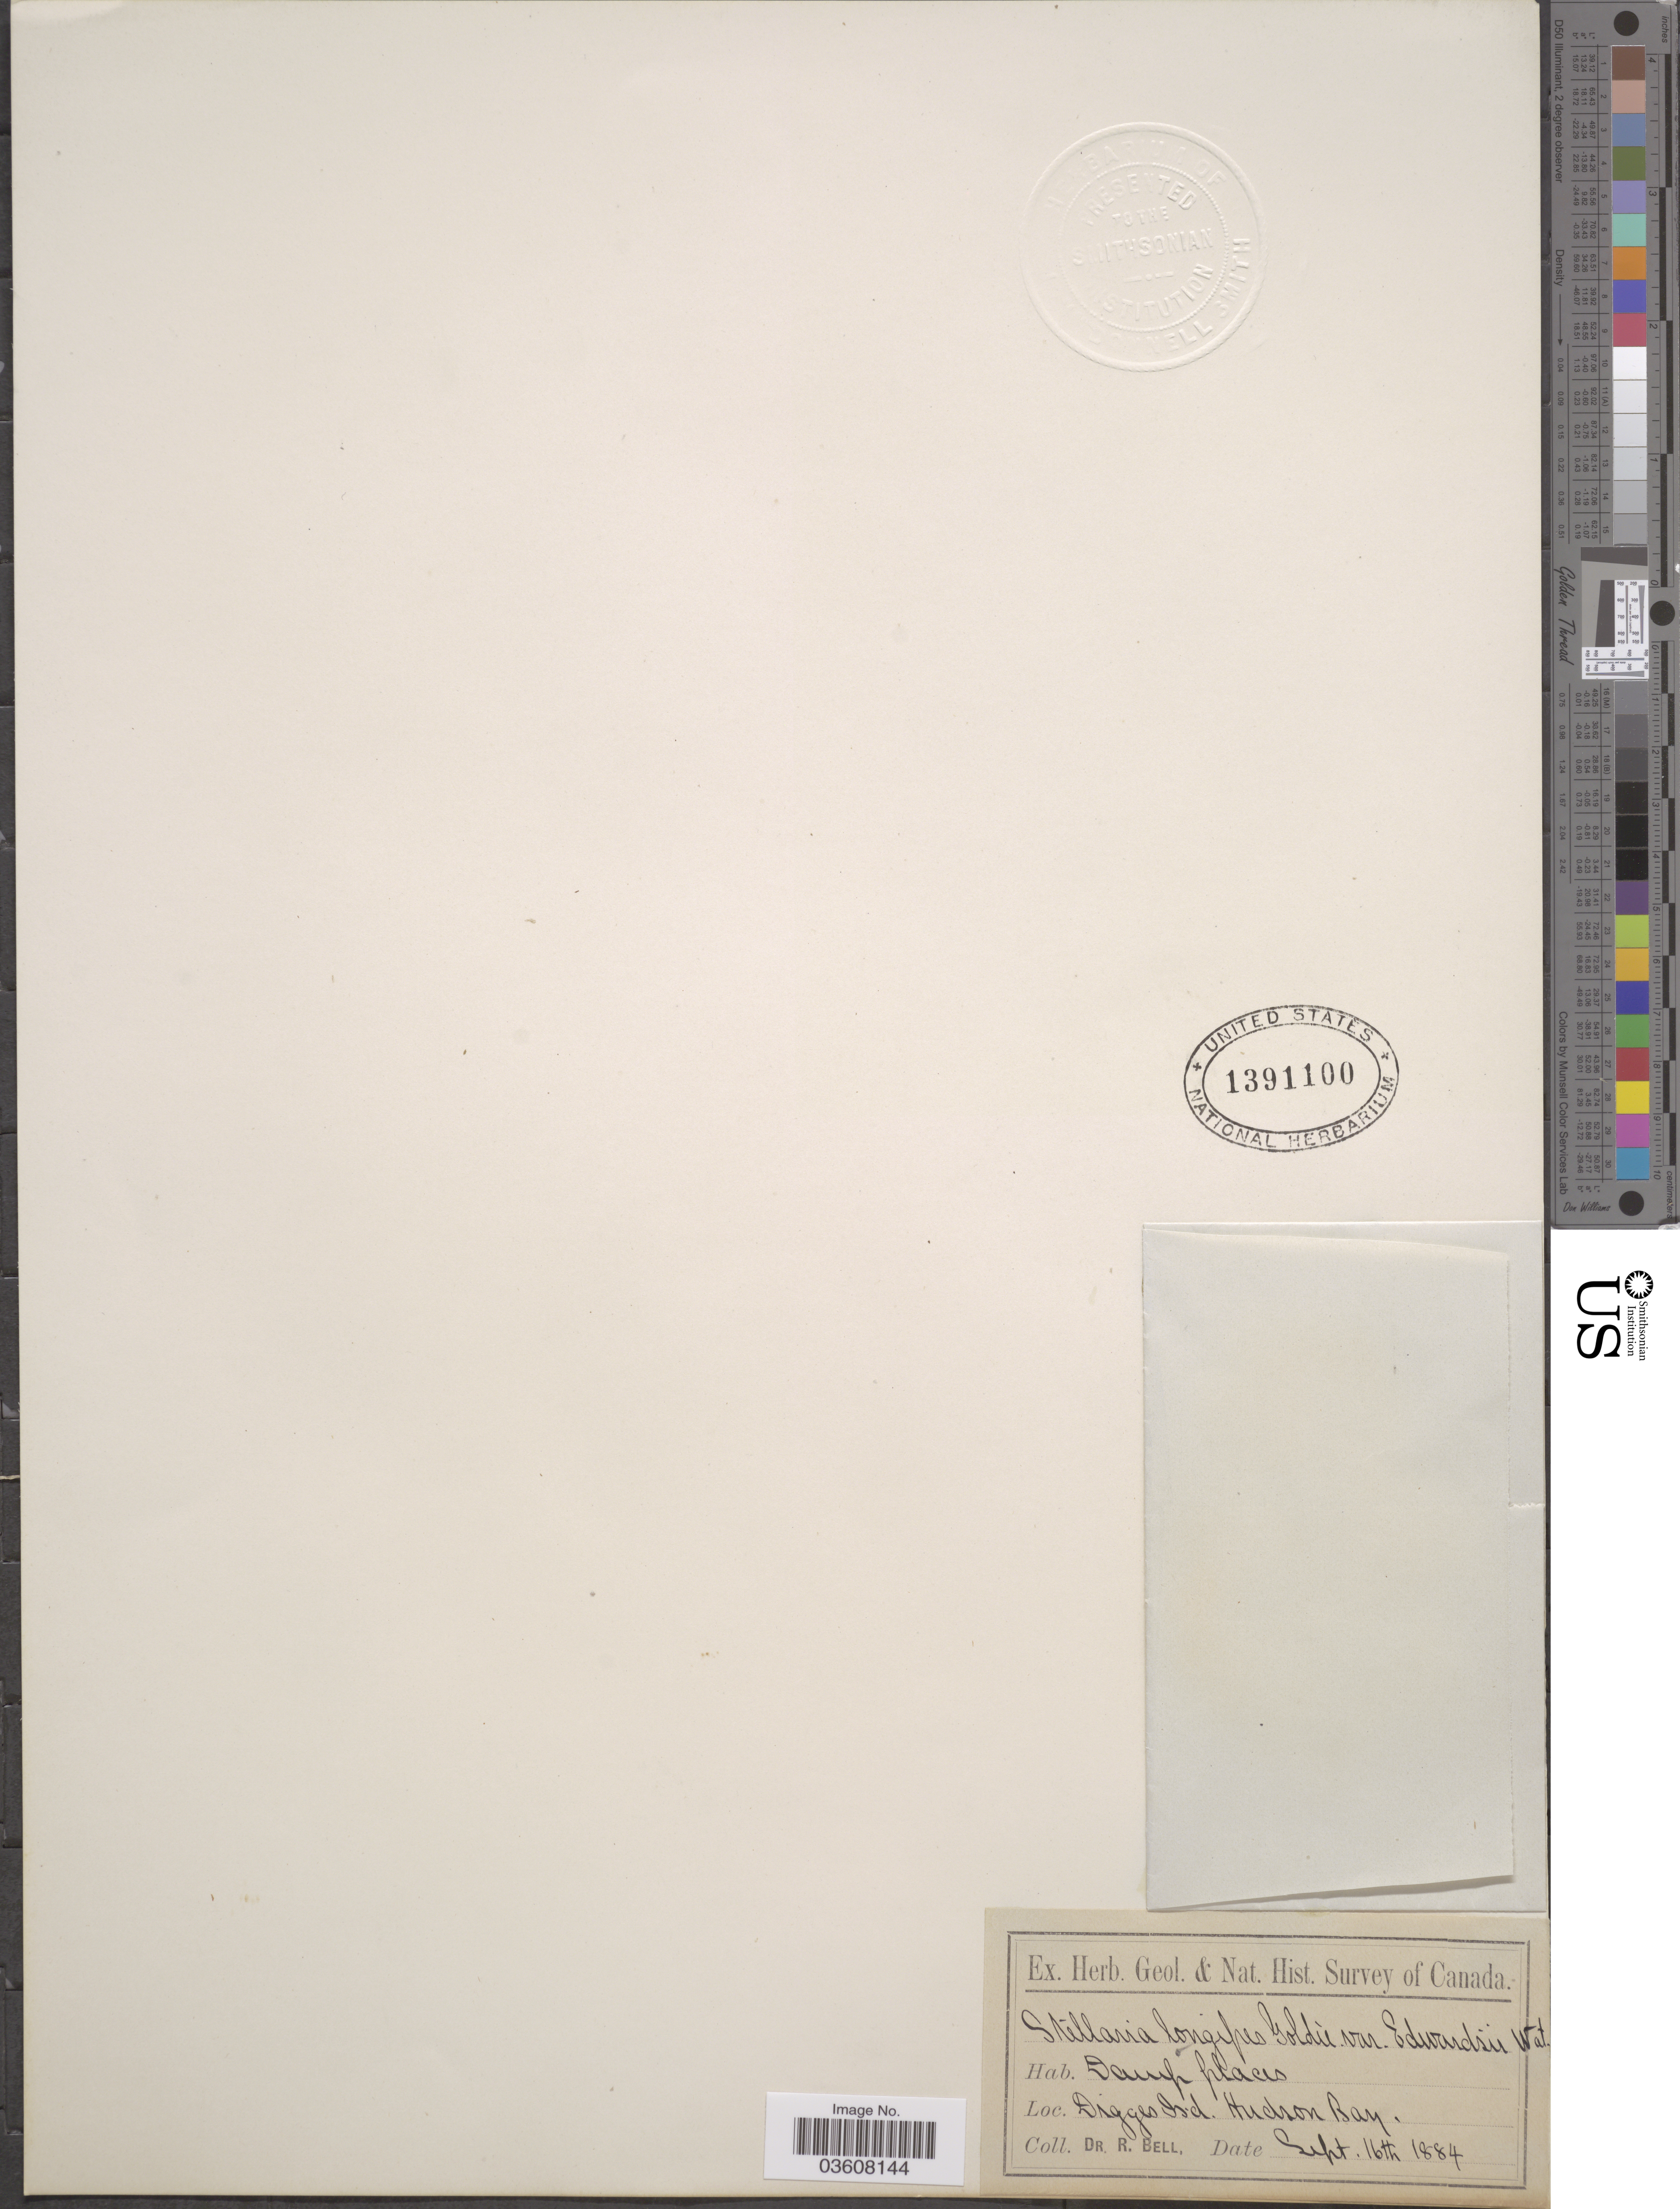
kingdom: Plantae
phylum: Tracheophyta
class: Magnoliopsida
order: Caryophyllales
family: Caryophyllaceae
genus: Stellaria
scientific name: Stellaria edwardsii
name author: R. Br.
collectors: C. R. Bell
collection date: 1884-09-16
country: Canada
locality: Digges Isd. Hudson Bay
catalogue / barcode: US 1391100